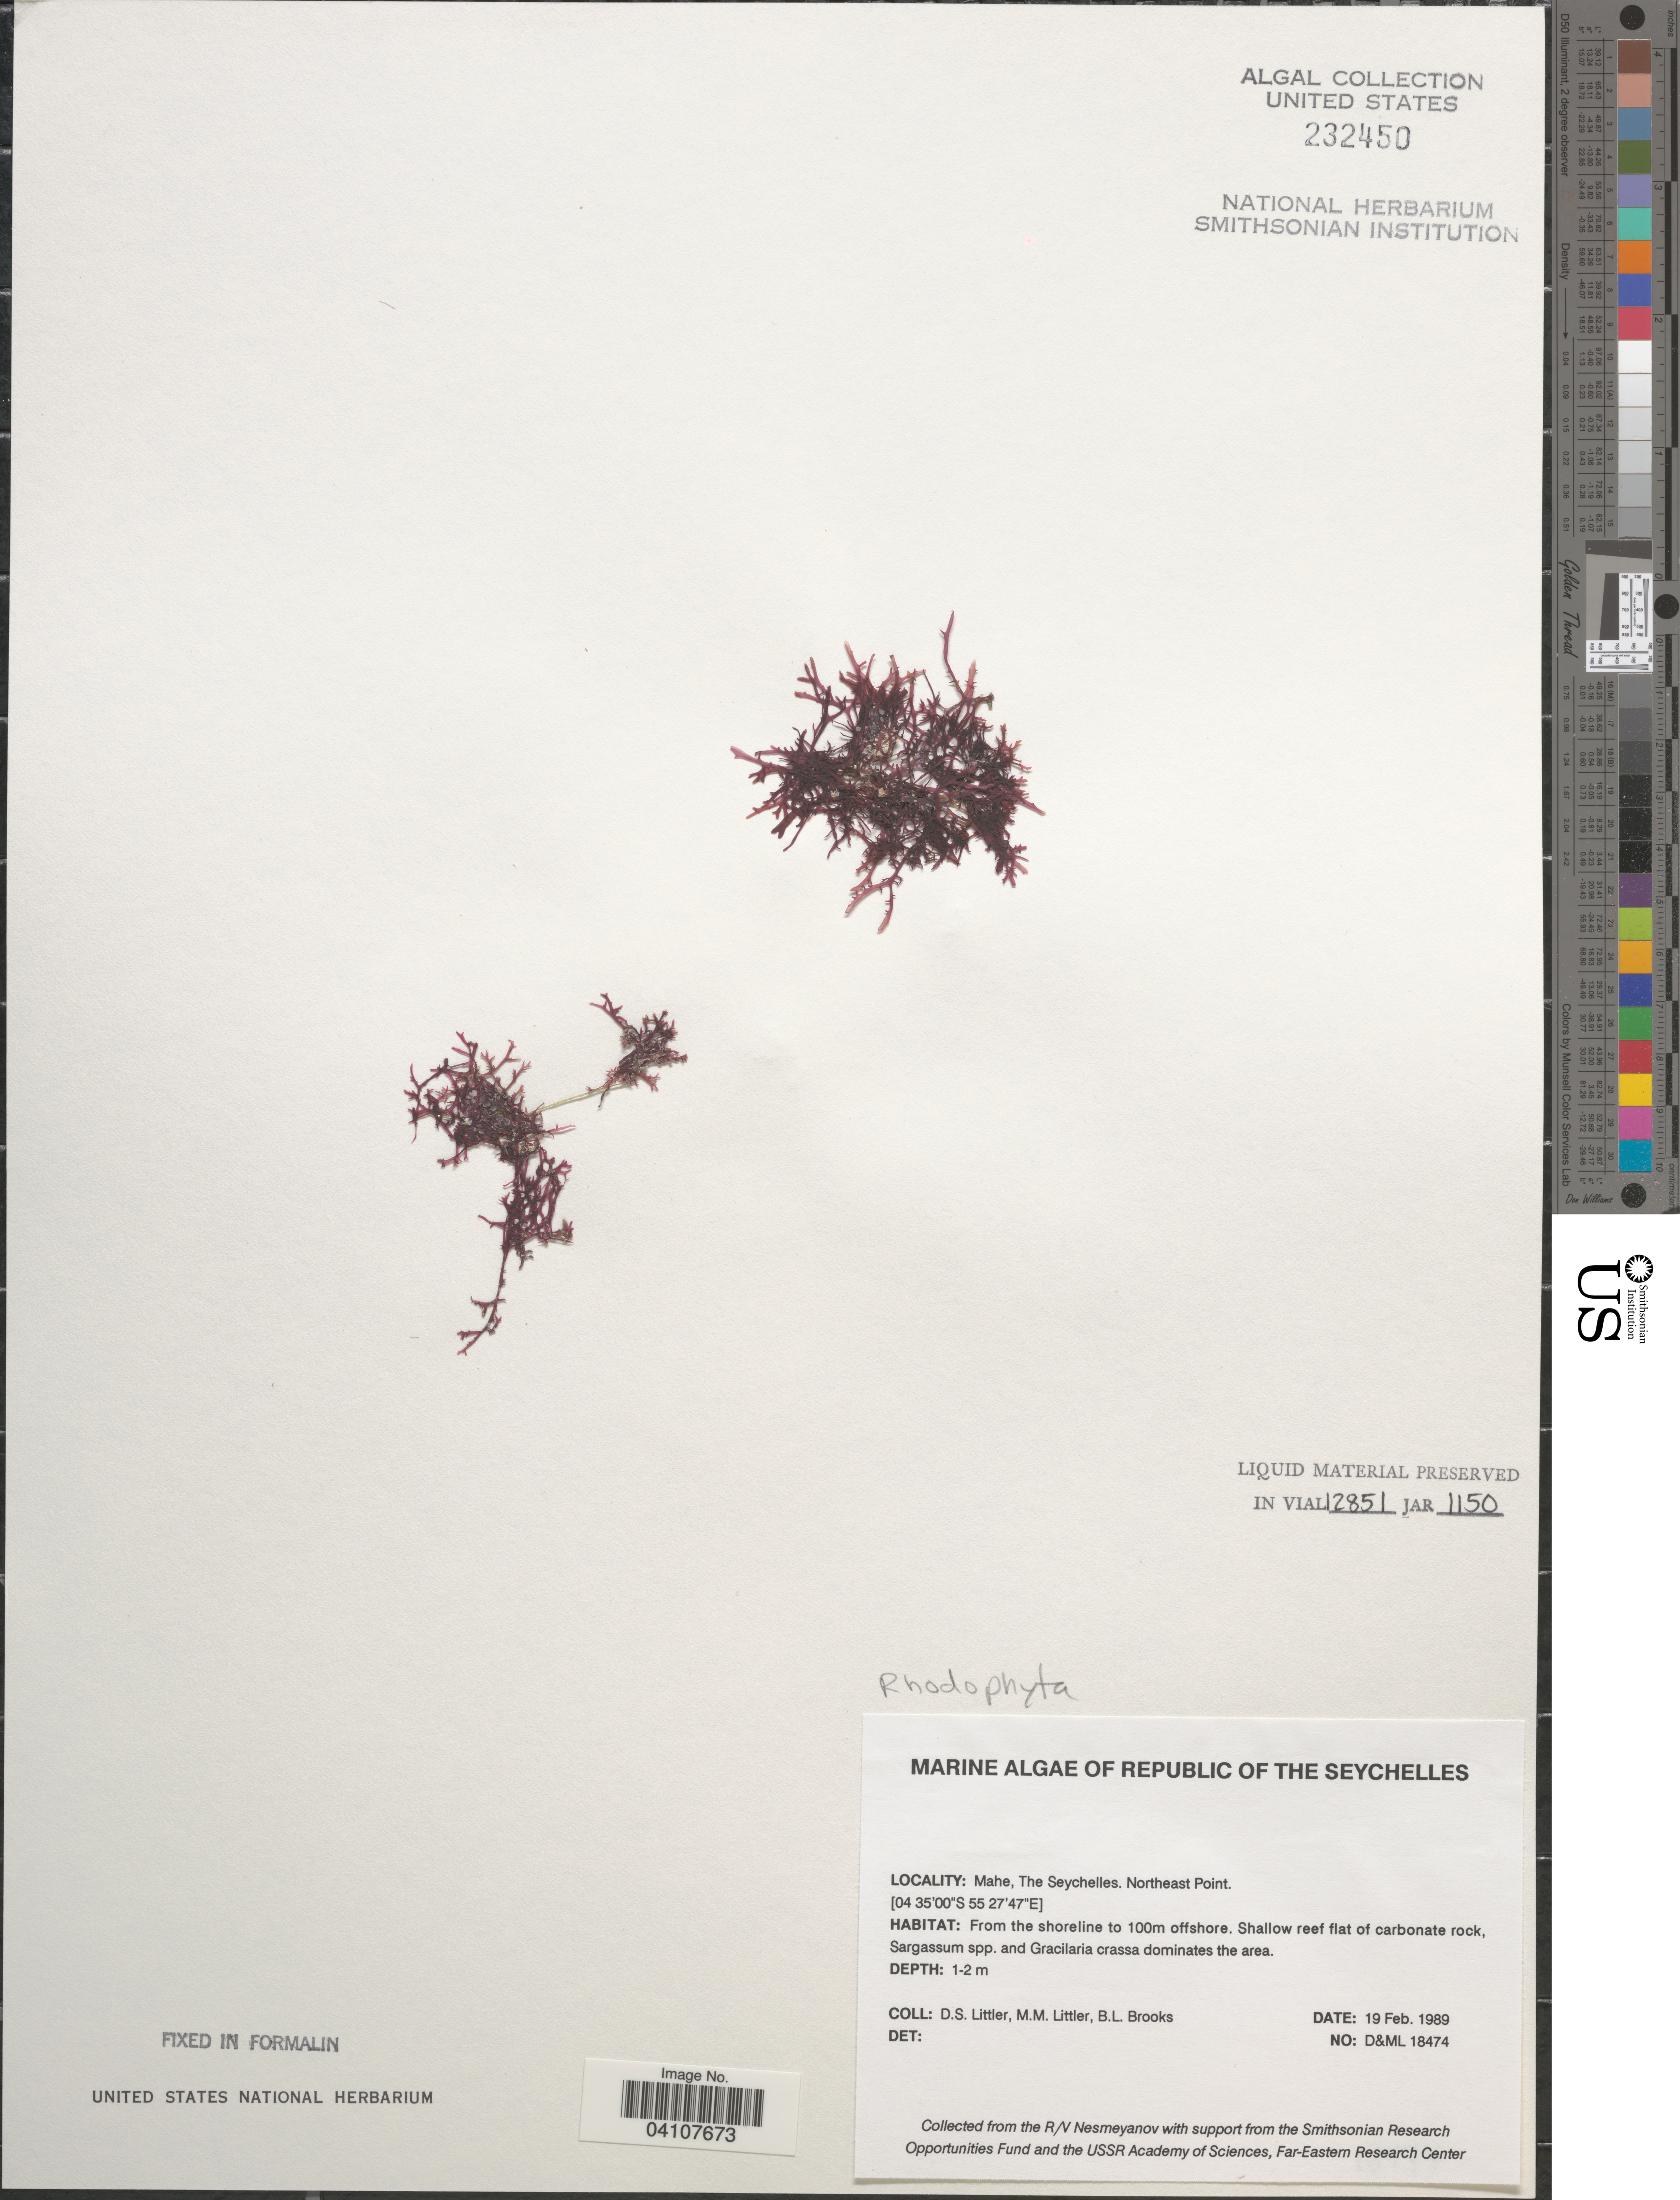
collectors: D. S. Littler & B. Brooks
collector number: D&ML18474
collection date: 1989-02-19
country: Seychelles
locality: Republic of the Seychelles. Mahe. Northeast Point. From the shoreline to 100m offshore.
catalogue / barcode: US 232450